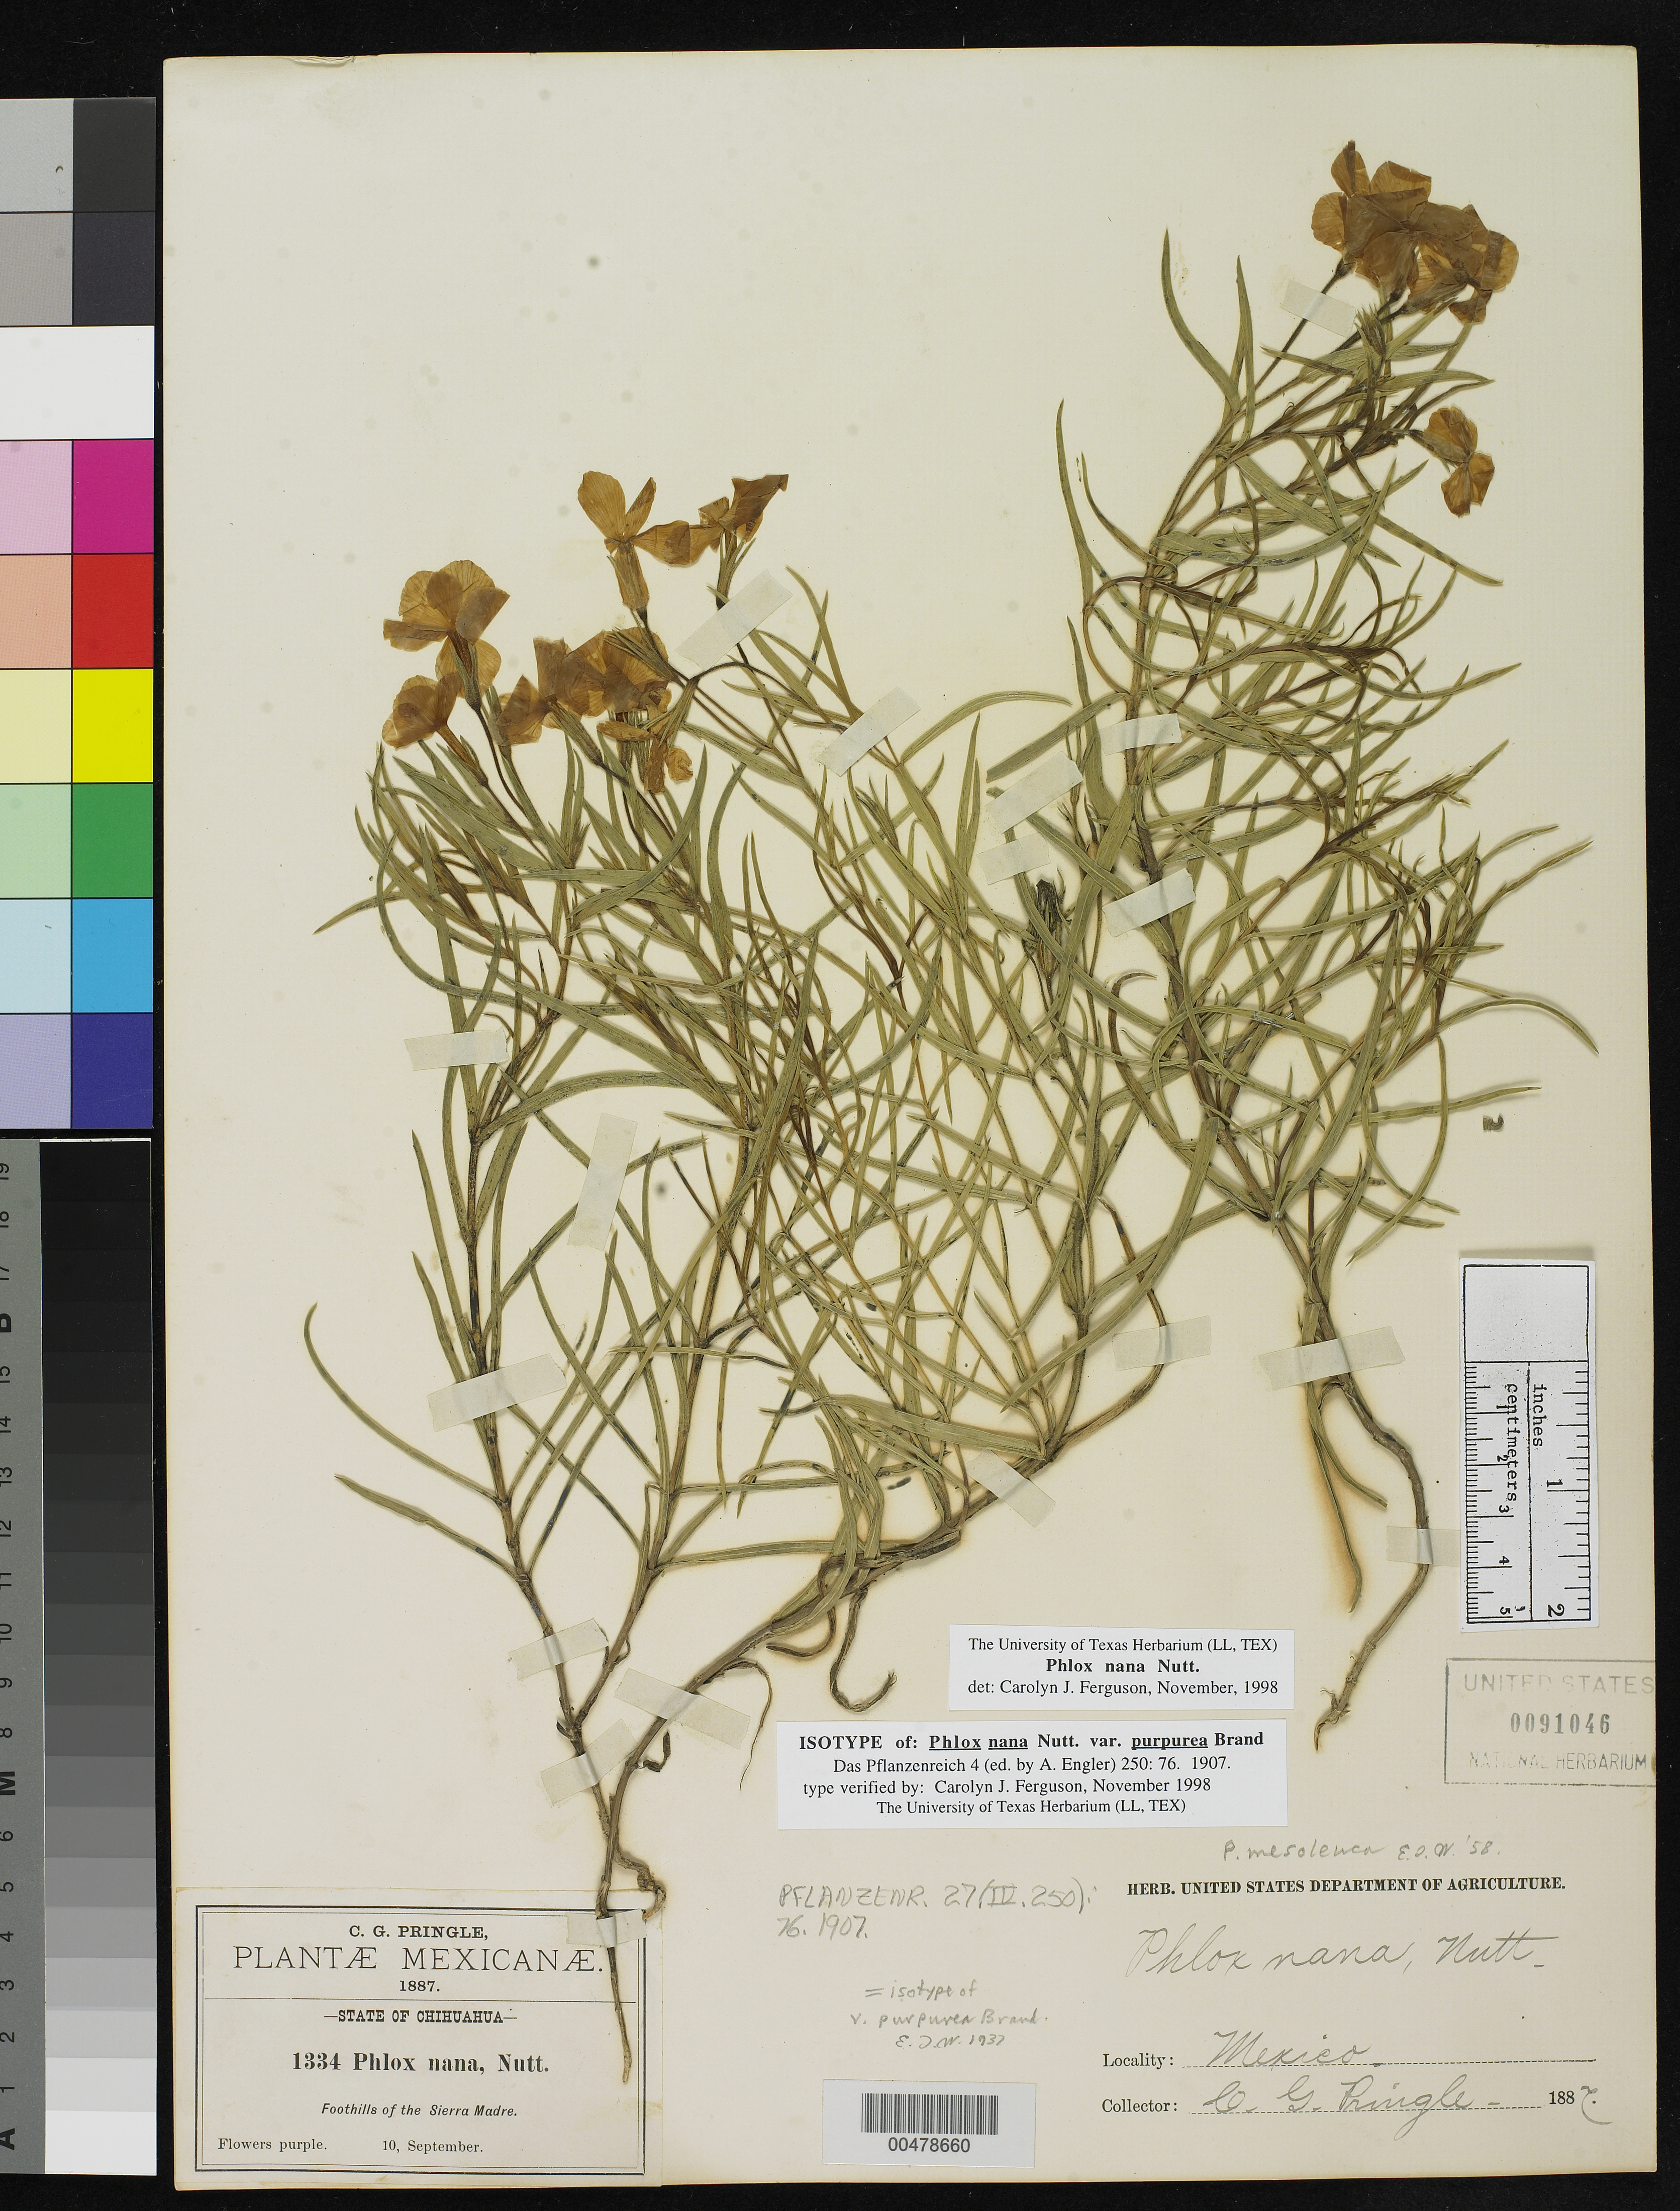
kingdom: Plantae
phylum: Tracheophyta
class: Magnoliopsida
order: Ericales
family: Polemoniaceae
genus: Phlox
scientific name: Phlox nana var. purpurea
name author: Brand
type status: Isotype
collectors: C. G. Pringle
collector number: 1334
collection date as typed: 10 Sep 1887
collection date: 1887-09-10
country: Mexico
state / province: Chihuahua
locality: Foothills of Sierra Madre.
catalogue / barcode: US 91046